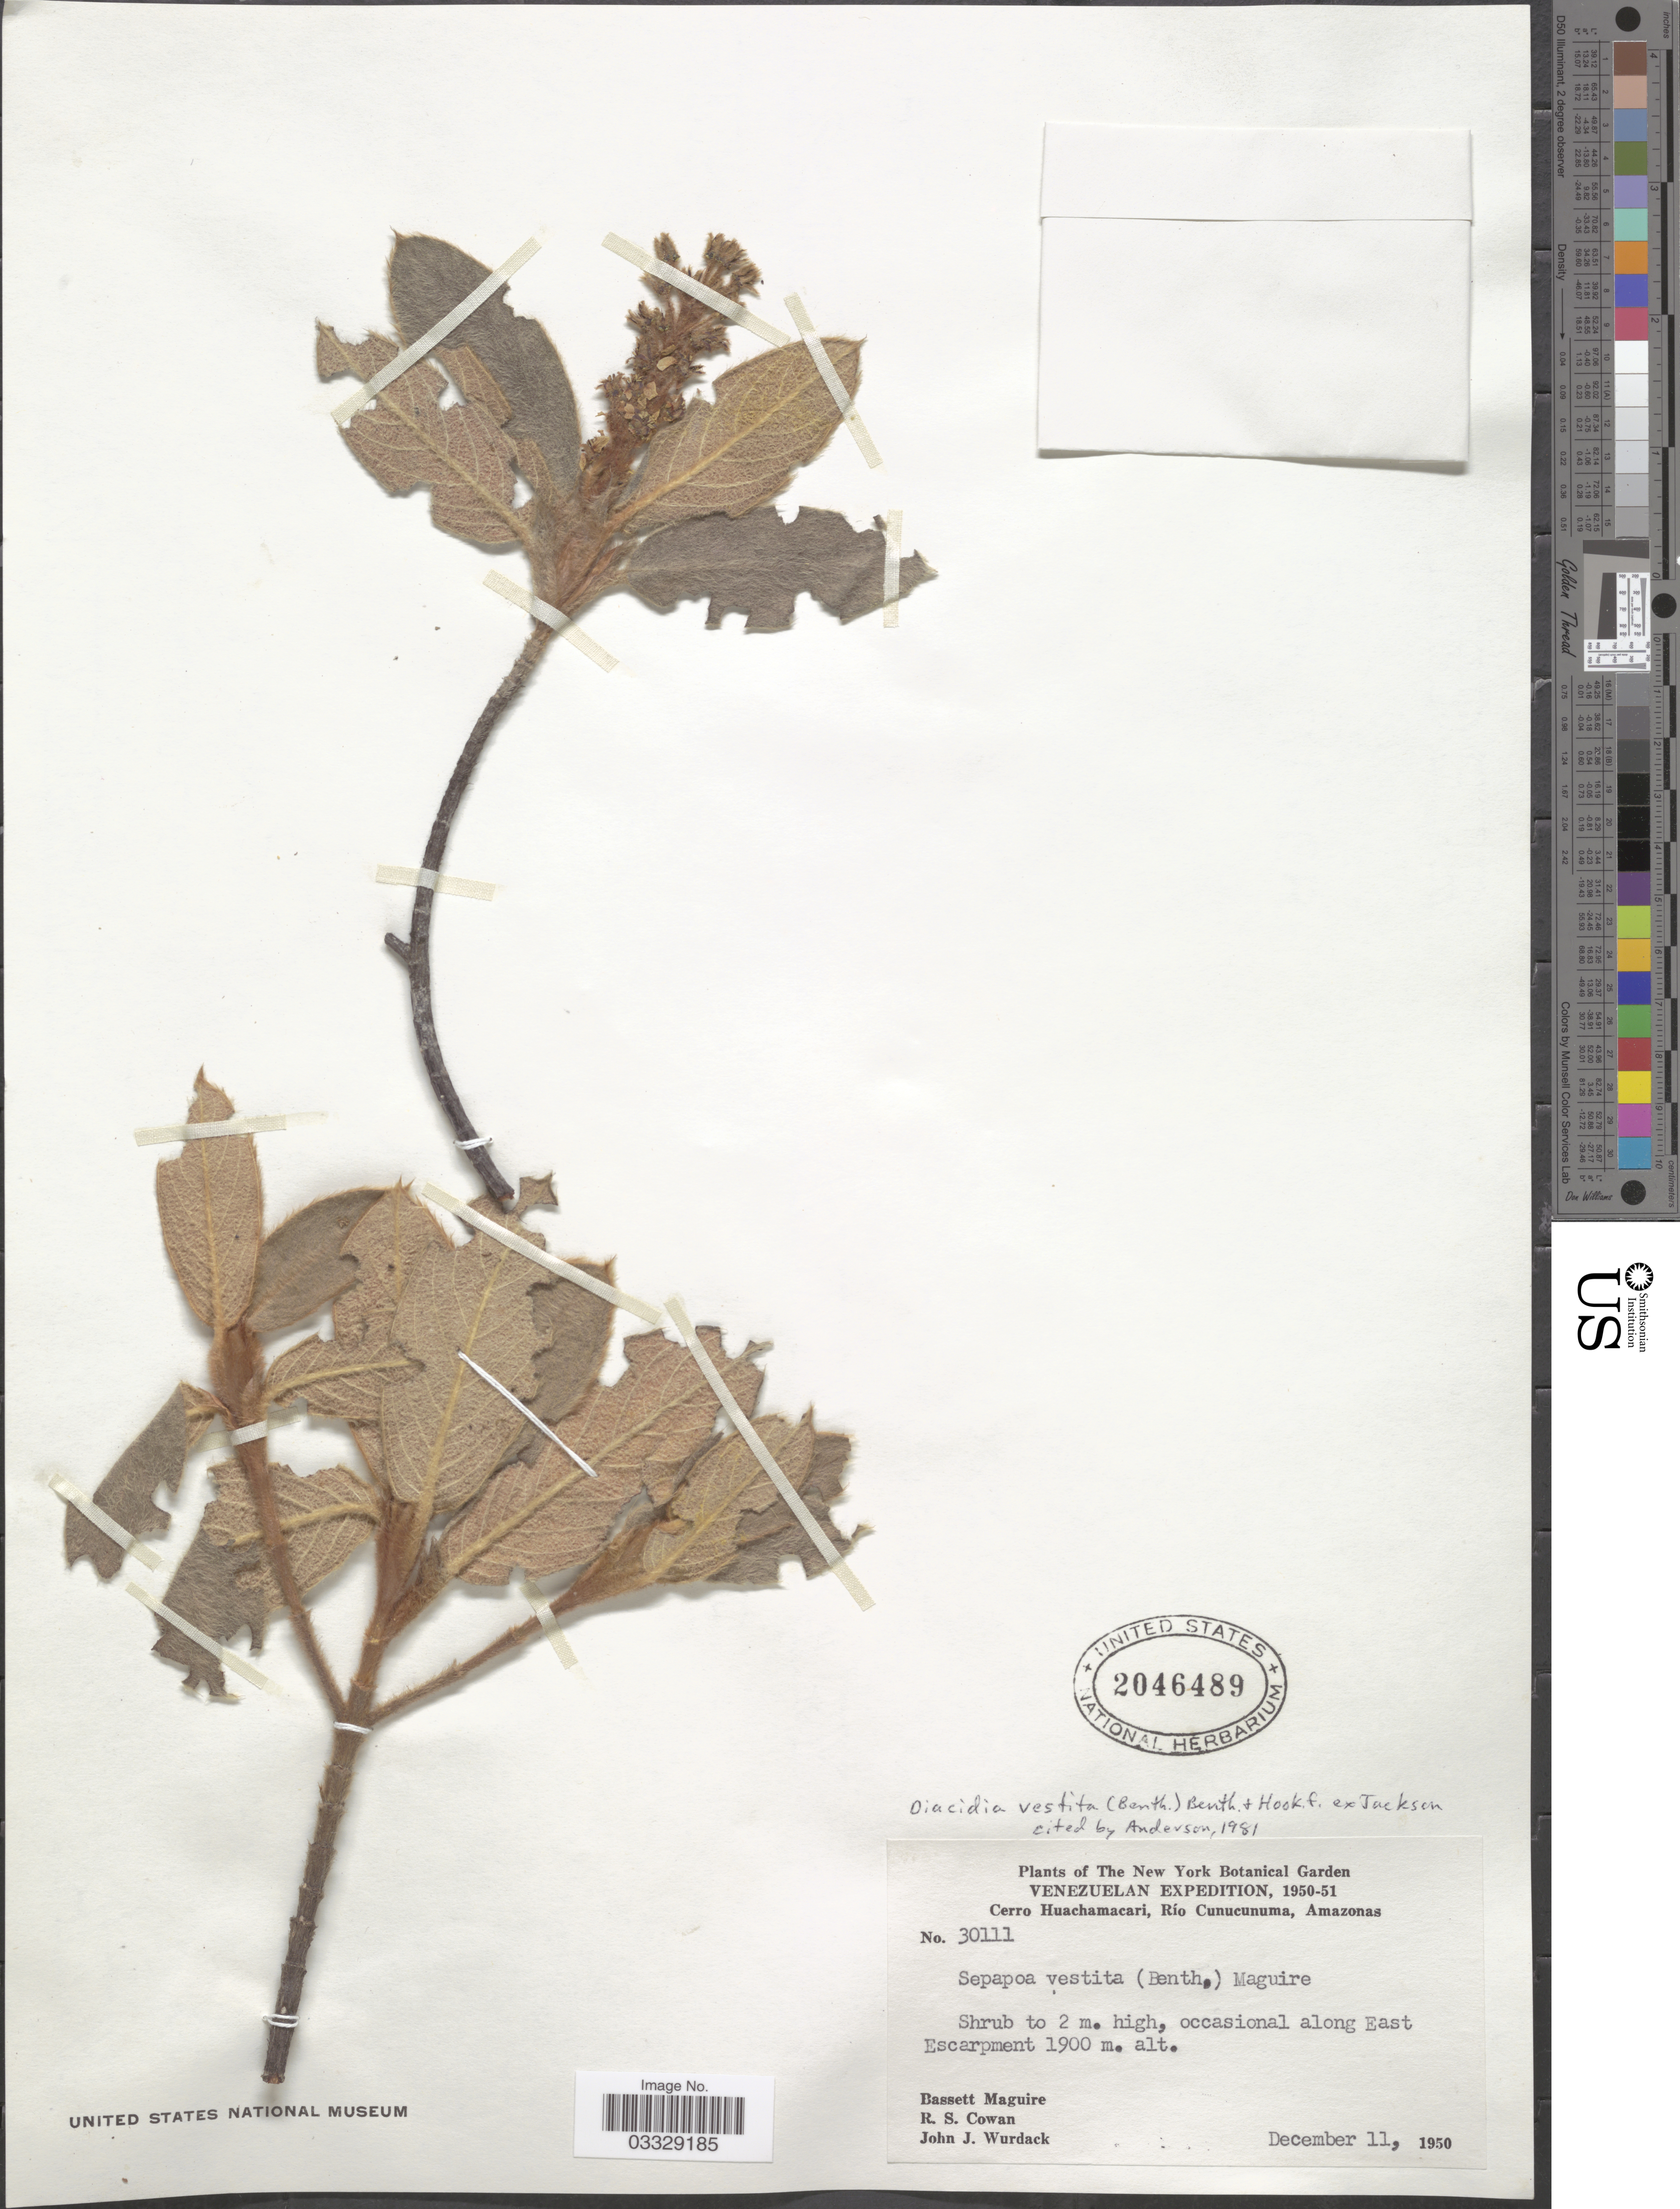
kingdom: Plantae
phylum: Tracheophyta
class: Magnoliopsida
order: Malpighiales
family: Malpighiaceae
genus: Diacidia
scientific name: Diacidia vestita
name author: (Benth.) Benth. & Hook. f. ex B.D. Jacks.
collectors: B. Maguire, R. S. Cowan & J. J. Wurdack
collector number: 30111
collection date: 1950-12-11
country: Venezuela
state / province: Amazonas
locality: Cerro Huachamacari, Río Cunucunuma. Occasional along East Escarpment.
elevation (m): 1900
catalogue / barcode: US 2046489